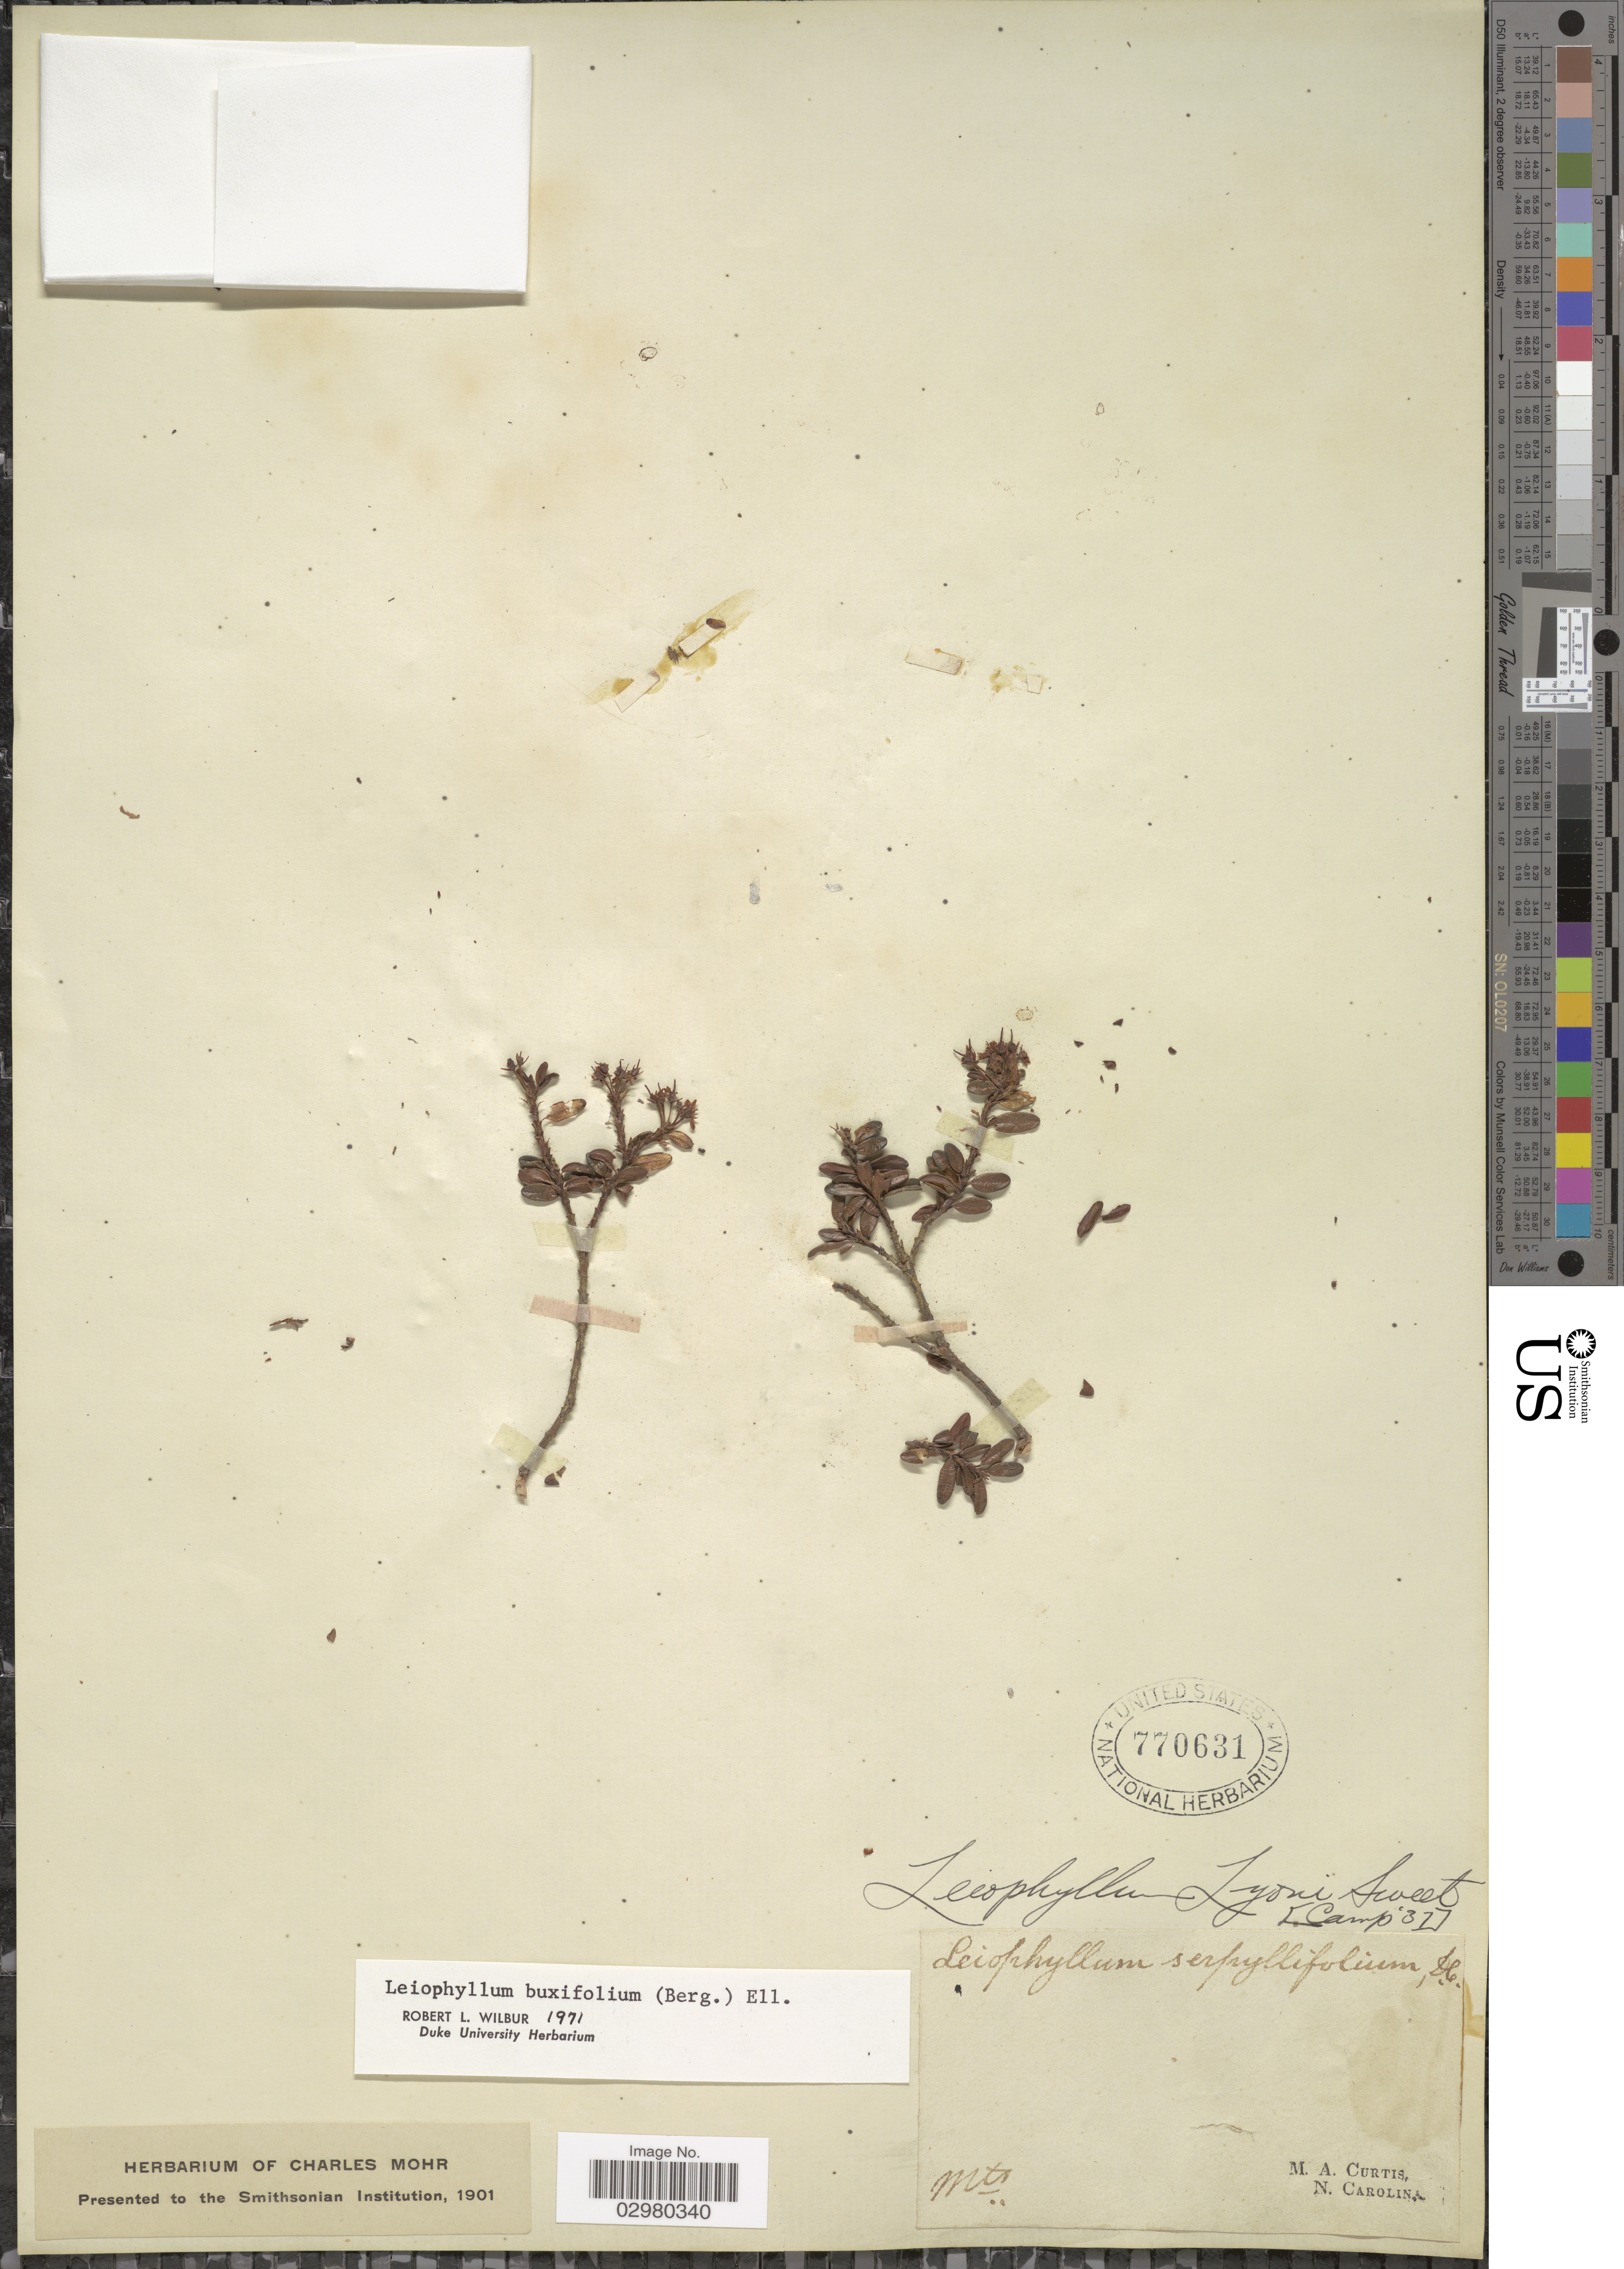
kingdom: Plantae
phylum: Tracheophyta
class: Magnoliopsida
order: Ericales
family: Ericaceae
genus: Leiophyllum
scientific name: Leiophyllum buxifolium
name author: (Bergius) Elliott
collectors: M. A. Curtis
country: United States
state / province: North Carolina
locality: Mts.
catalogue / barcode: US 770631